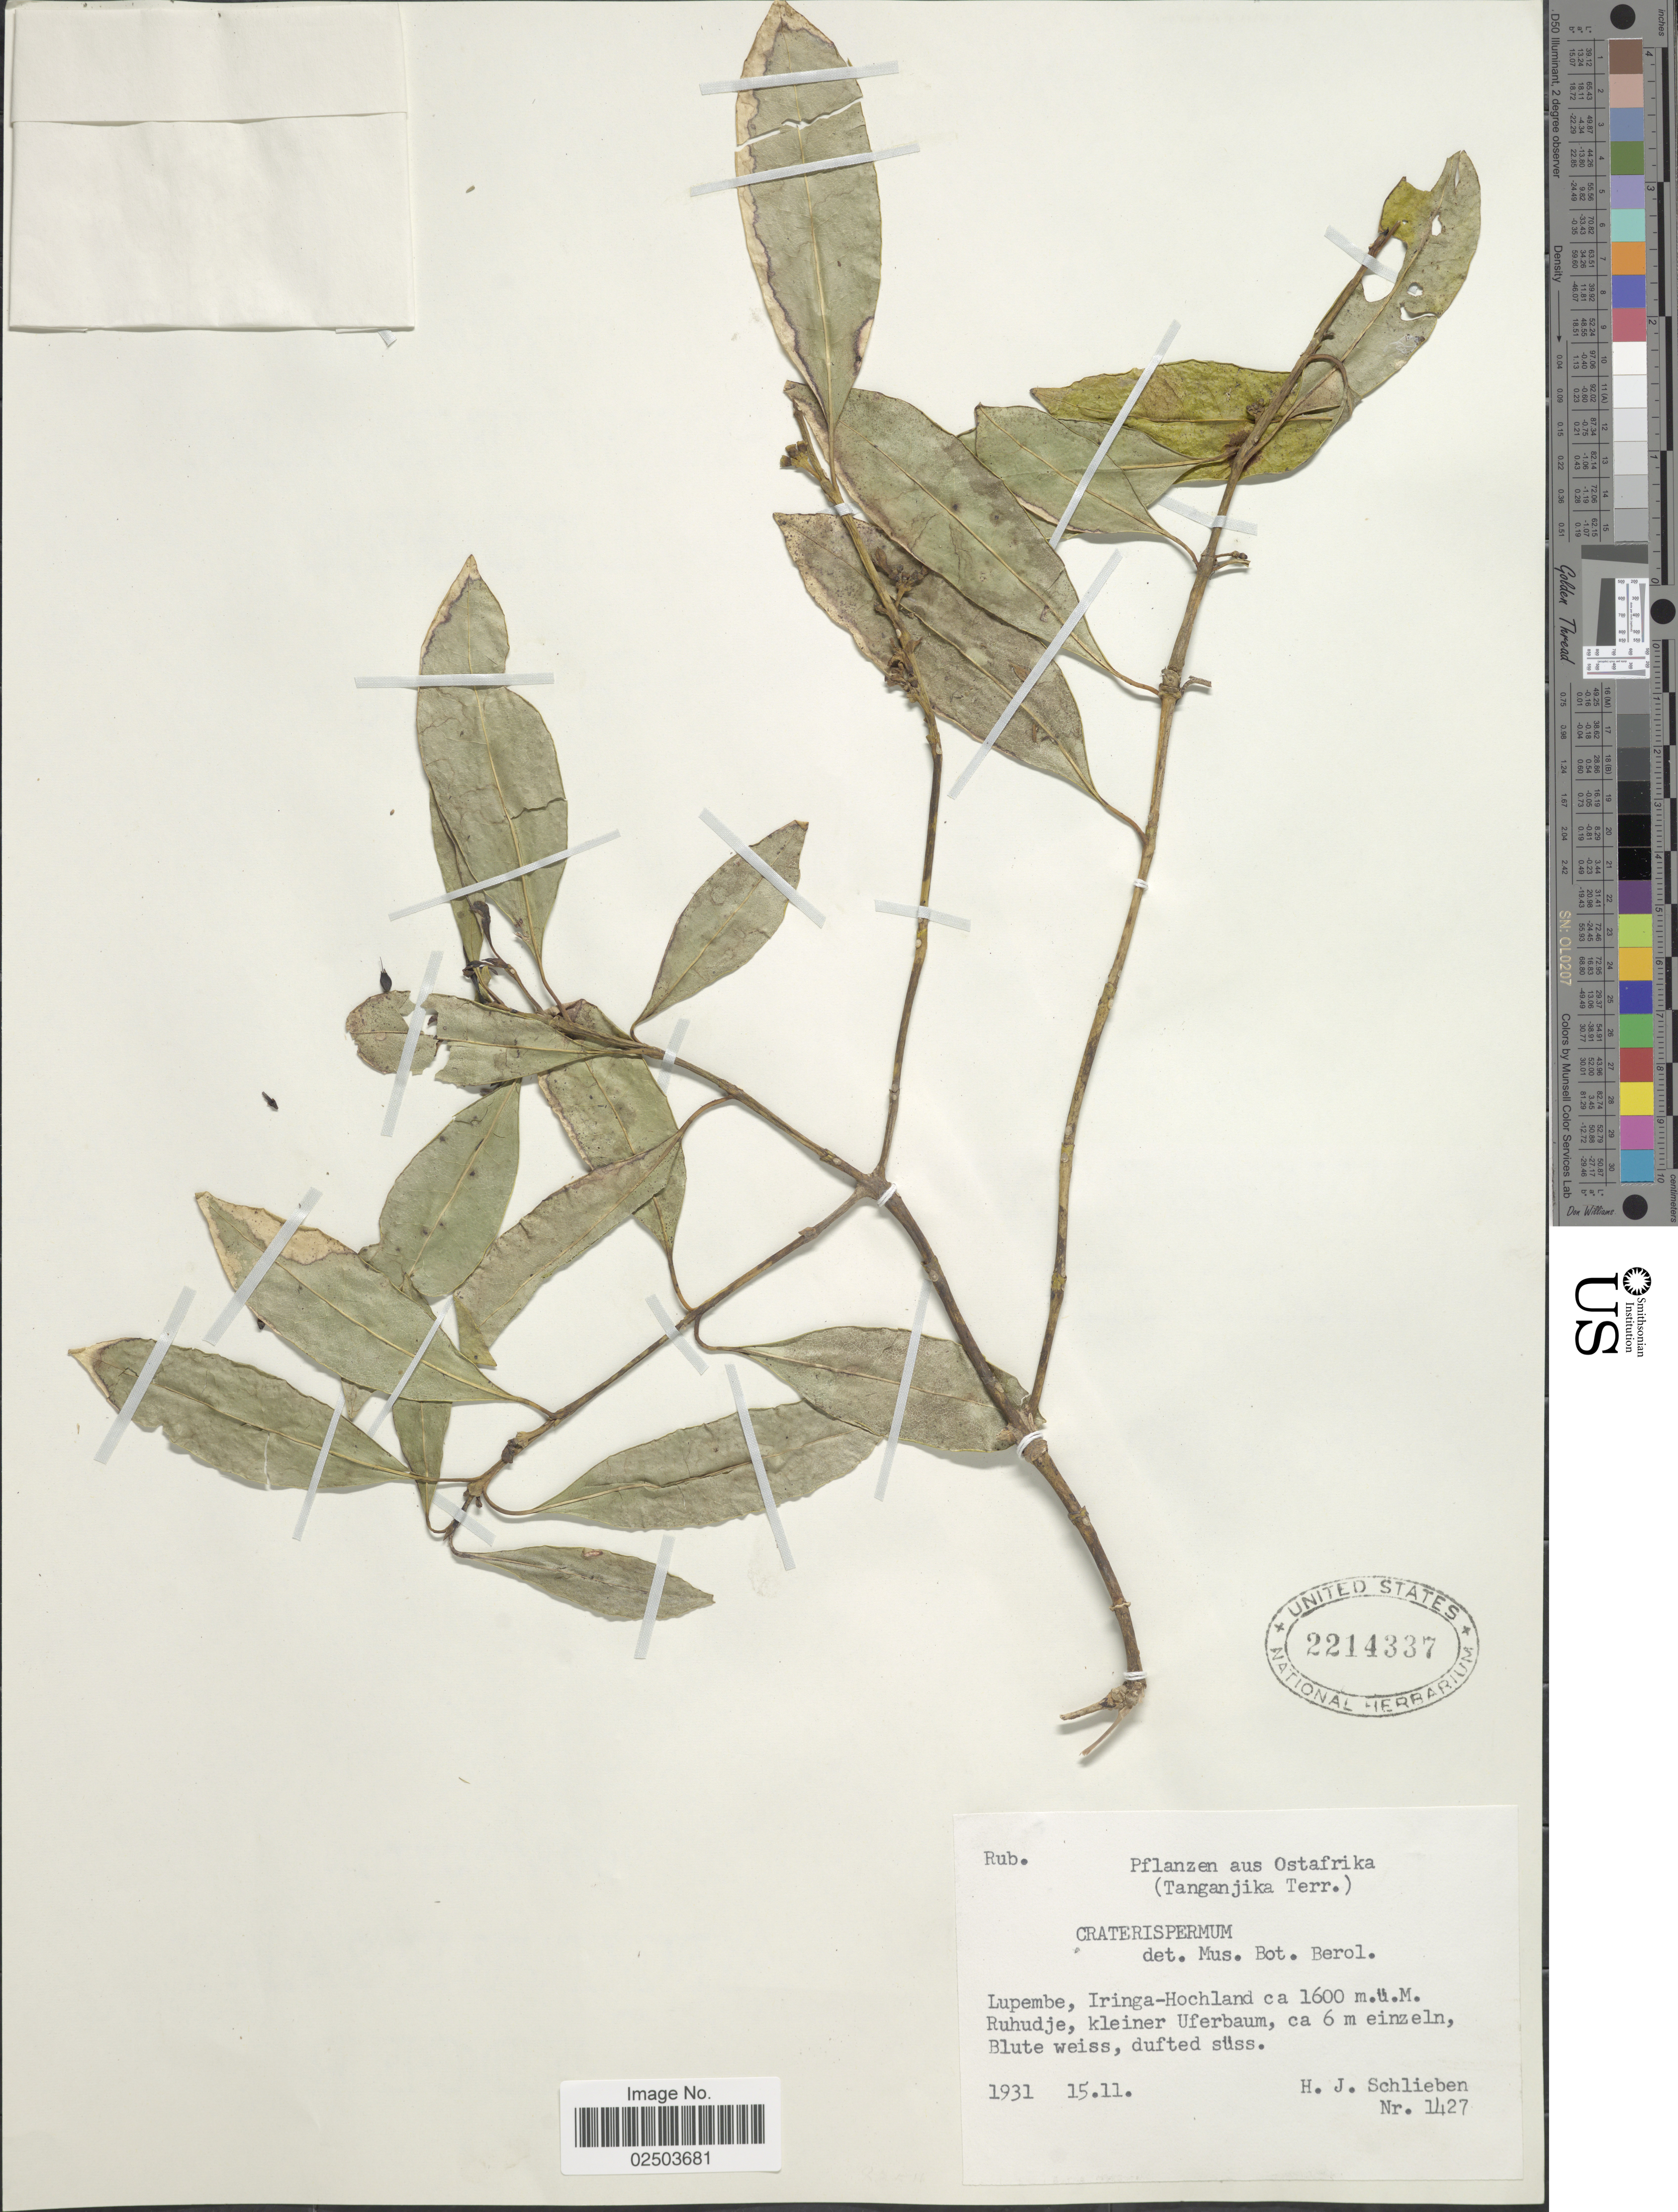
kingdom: Plantae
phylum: Tracheophyta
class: Magnoliopsida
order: Gentianales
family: Rubiaceae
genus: Craterispermum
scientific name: Craterispermum sp.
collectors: H. J. Schlieben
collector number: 1427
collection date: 1931-11-15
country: Tanzania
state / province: Iringa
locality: Ostafrika. Lupembe, Iringa-Hochland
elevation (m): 1600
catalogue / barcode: US 2214337